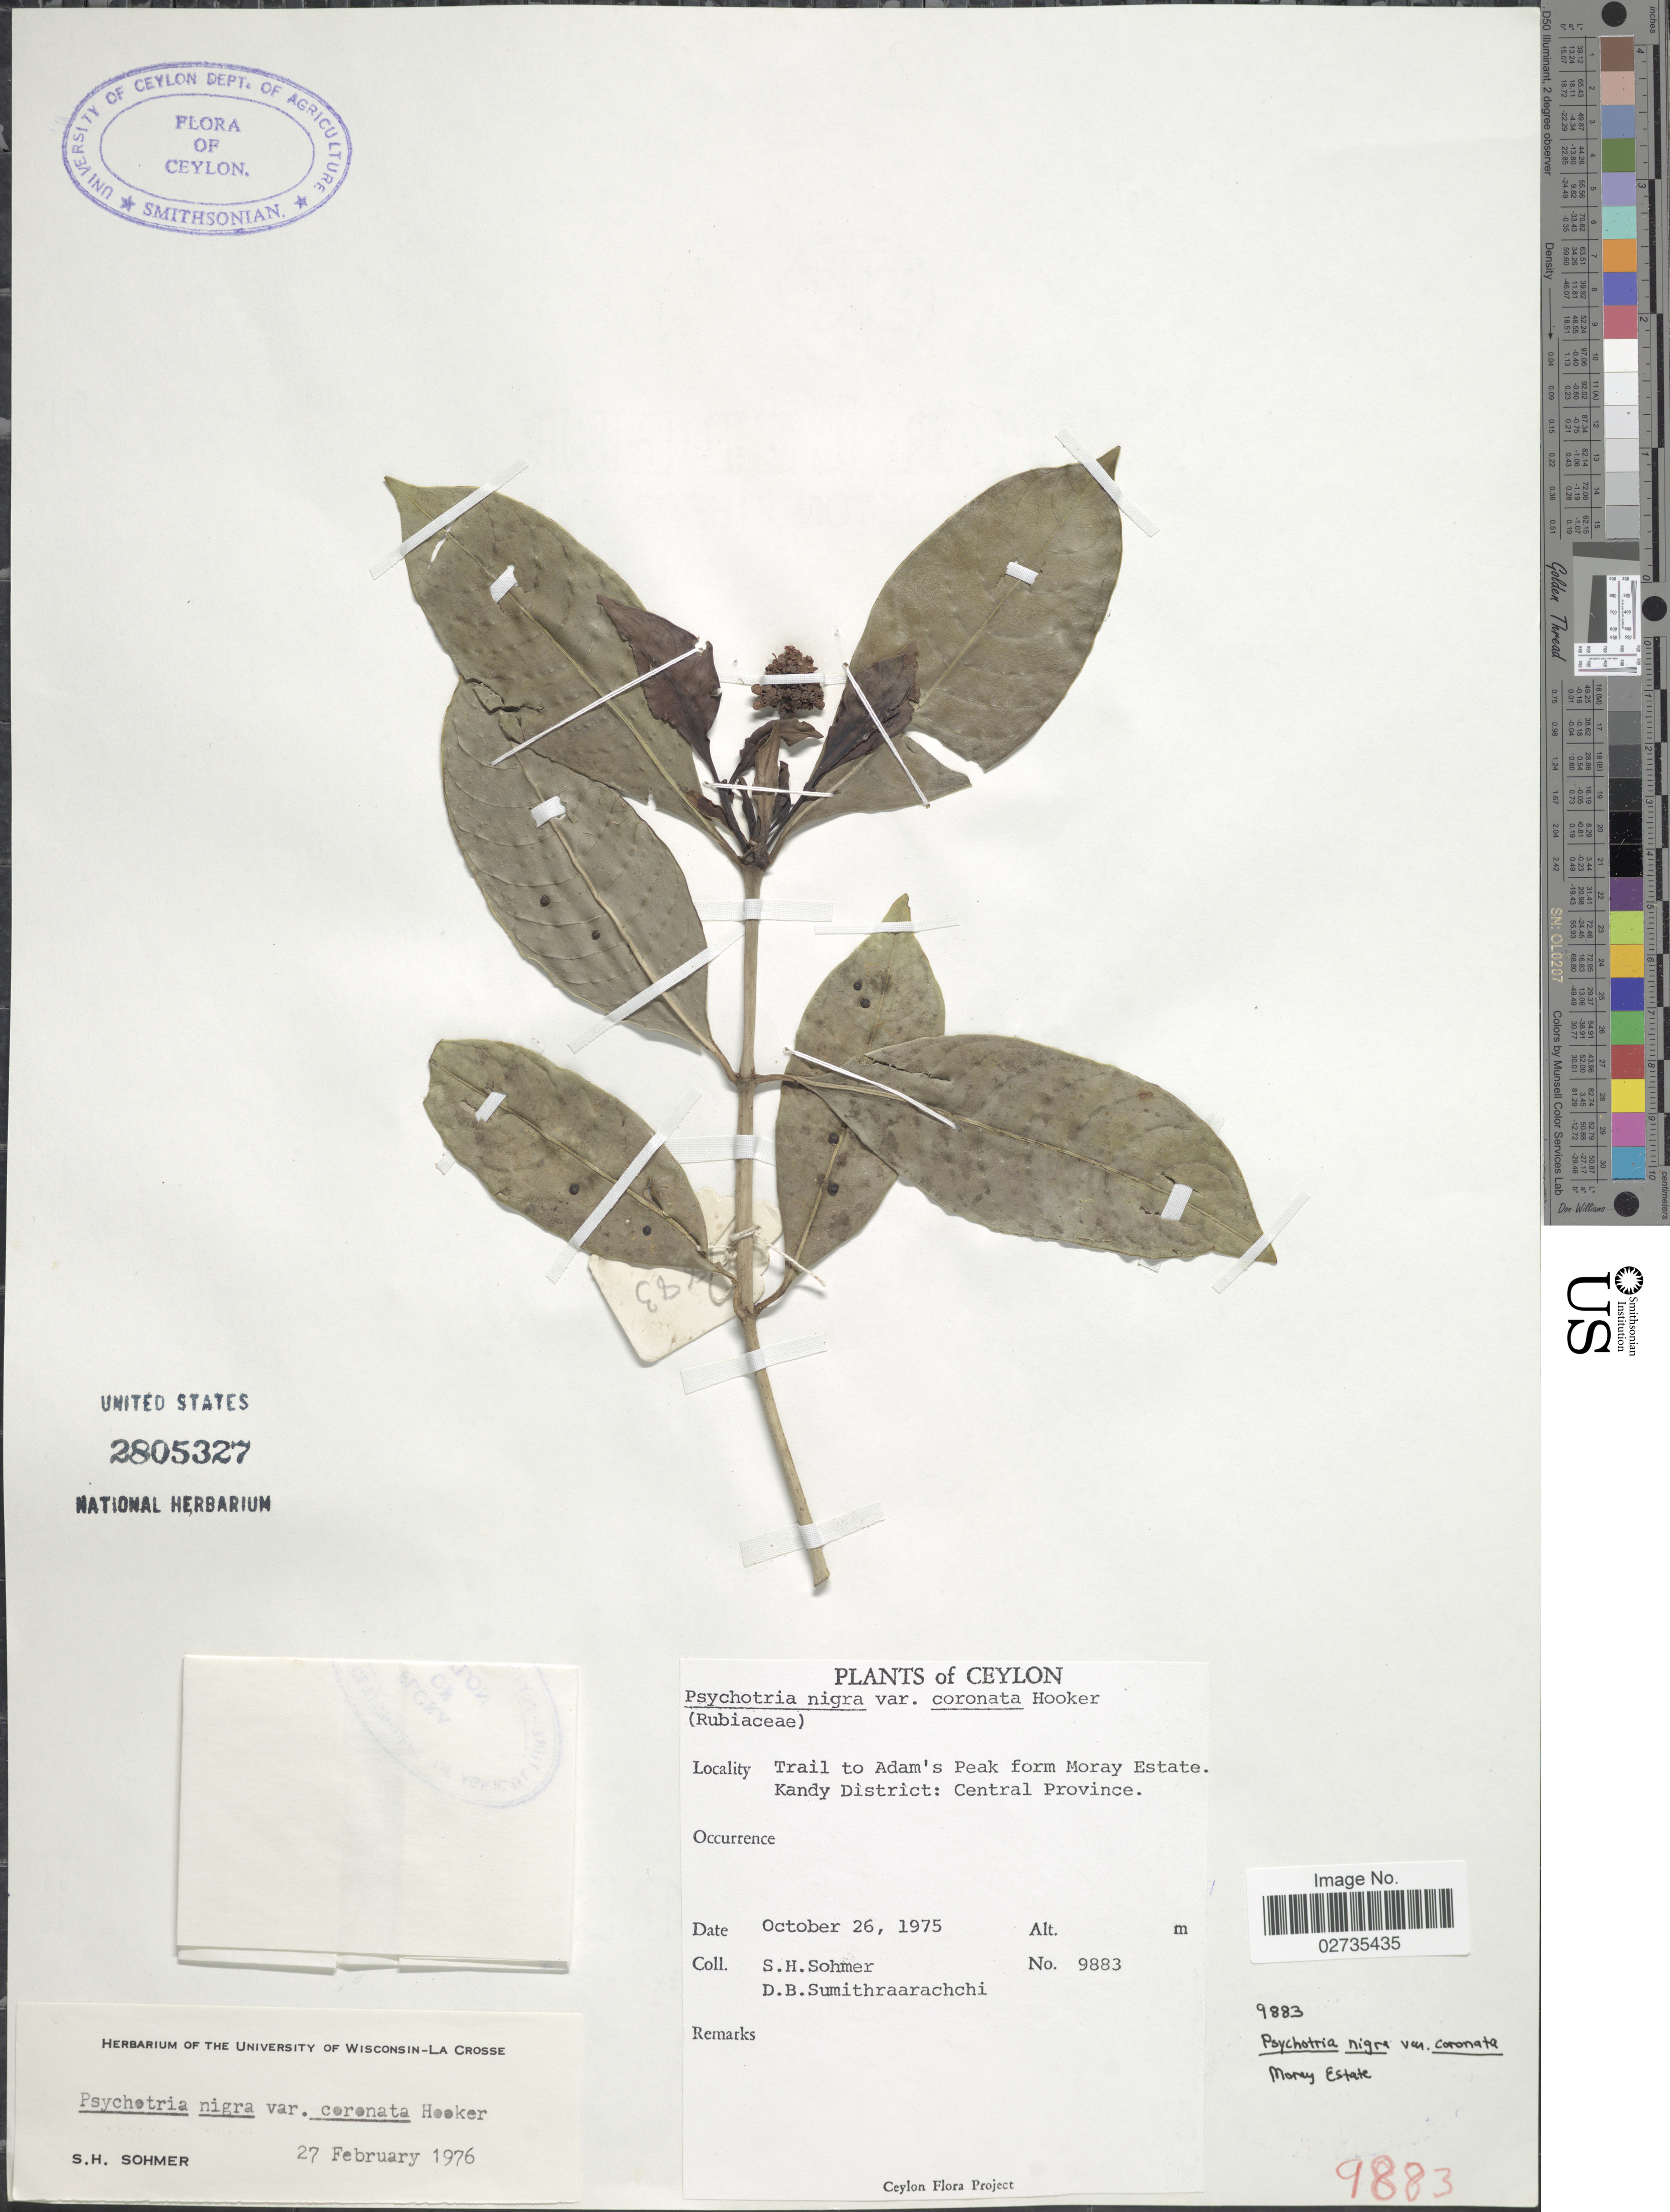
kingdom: Plantae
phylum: Tracheophyta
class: Magnoliopsida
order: Gentianales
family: Rubiaceae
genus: Psychotria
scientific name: Psychotria nigra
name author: (Gaertn.) Alston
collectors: S. H. Sohmer & D. B. Sumithraarachchi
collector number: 9883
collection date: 1975-10-26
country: Sri Lanka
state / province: Central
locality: Ceylon. Trail to Adam's Peak from Moray Estate. Kandy District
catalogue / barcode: US 2805327